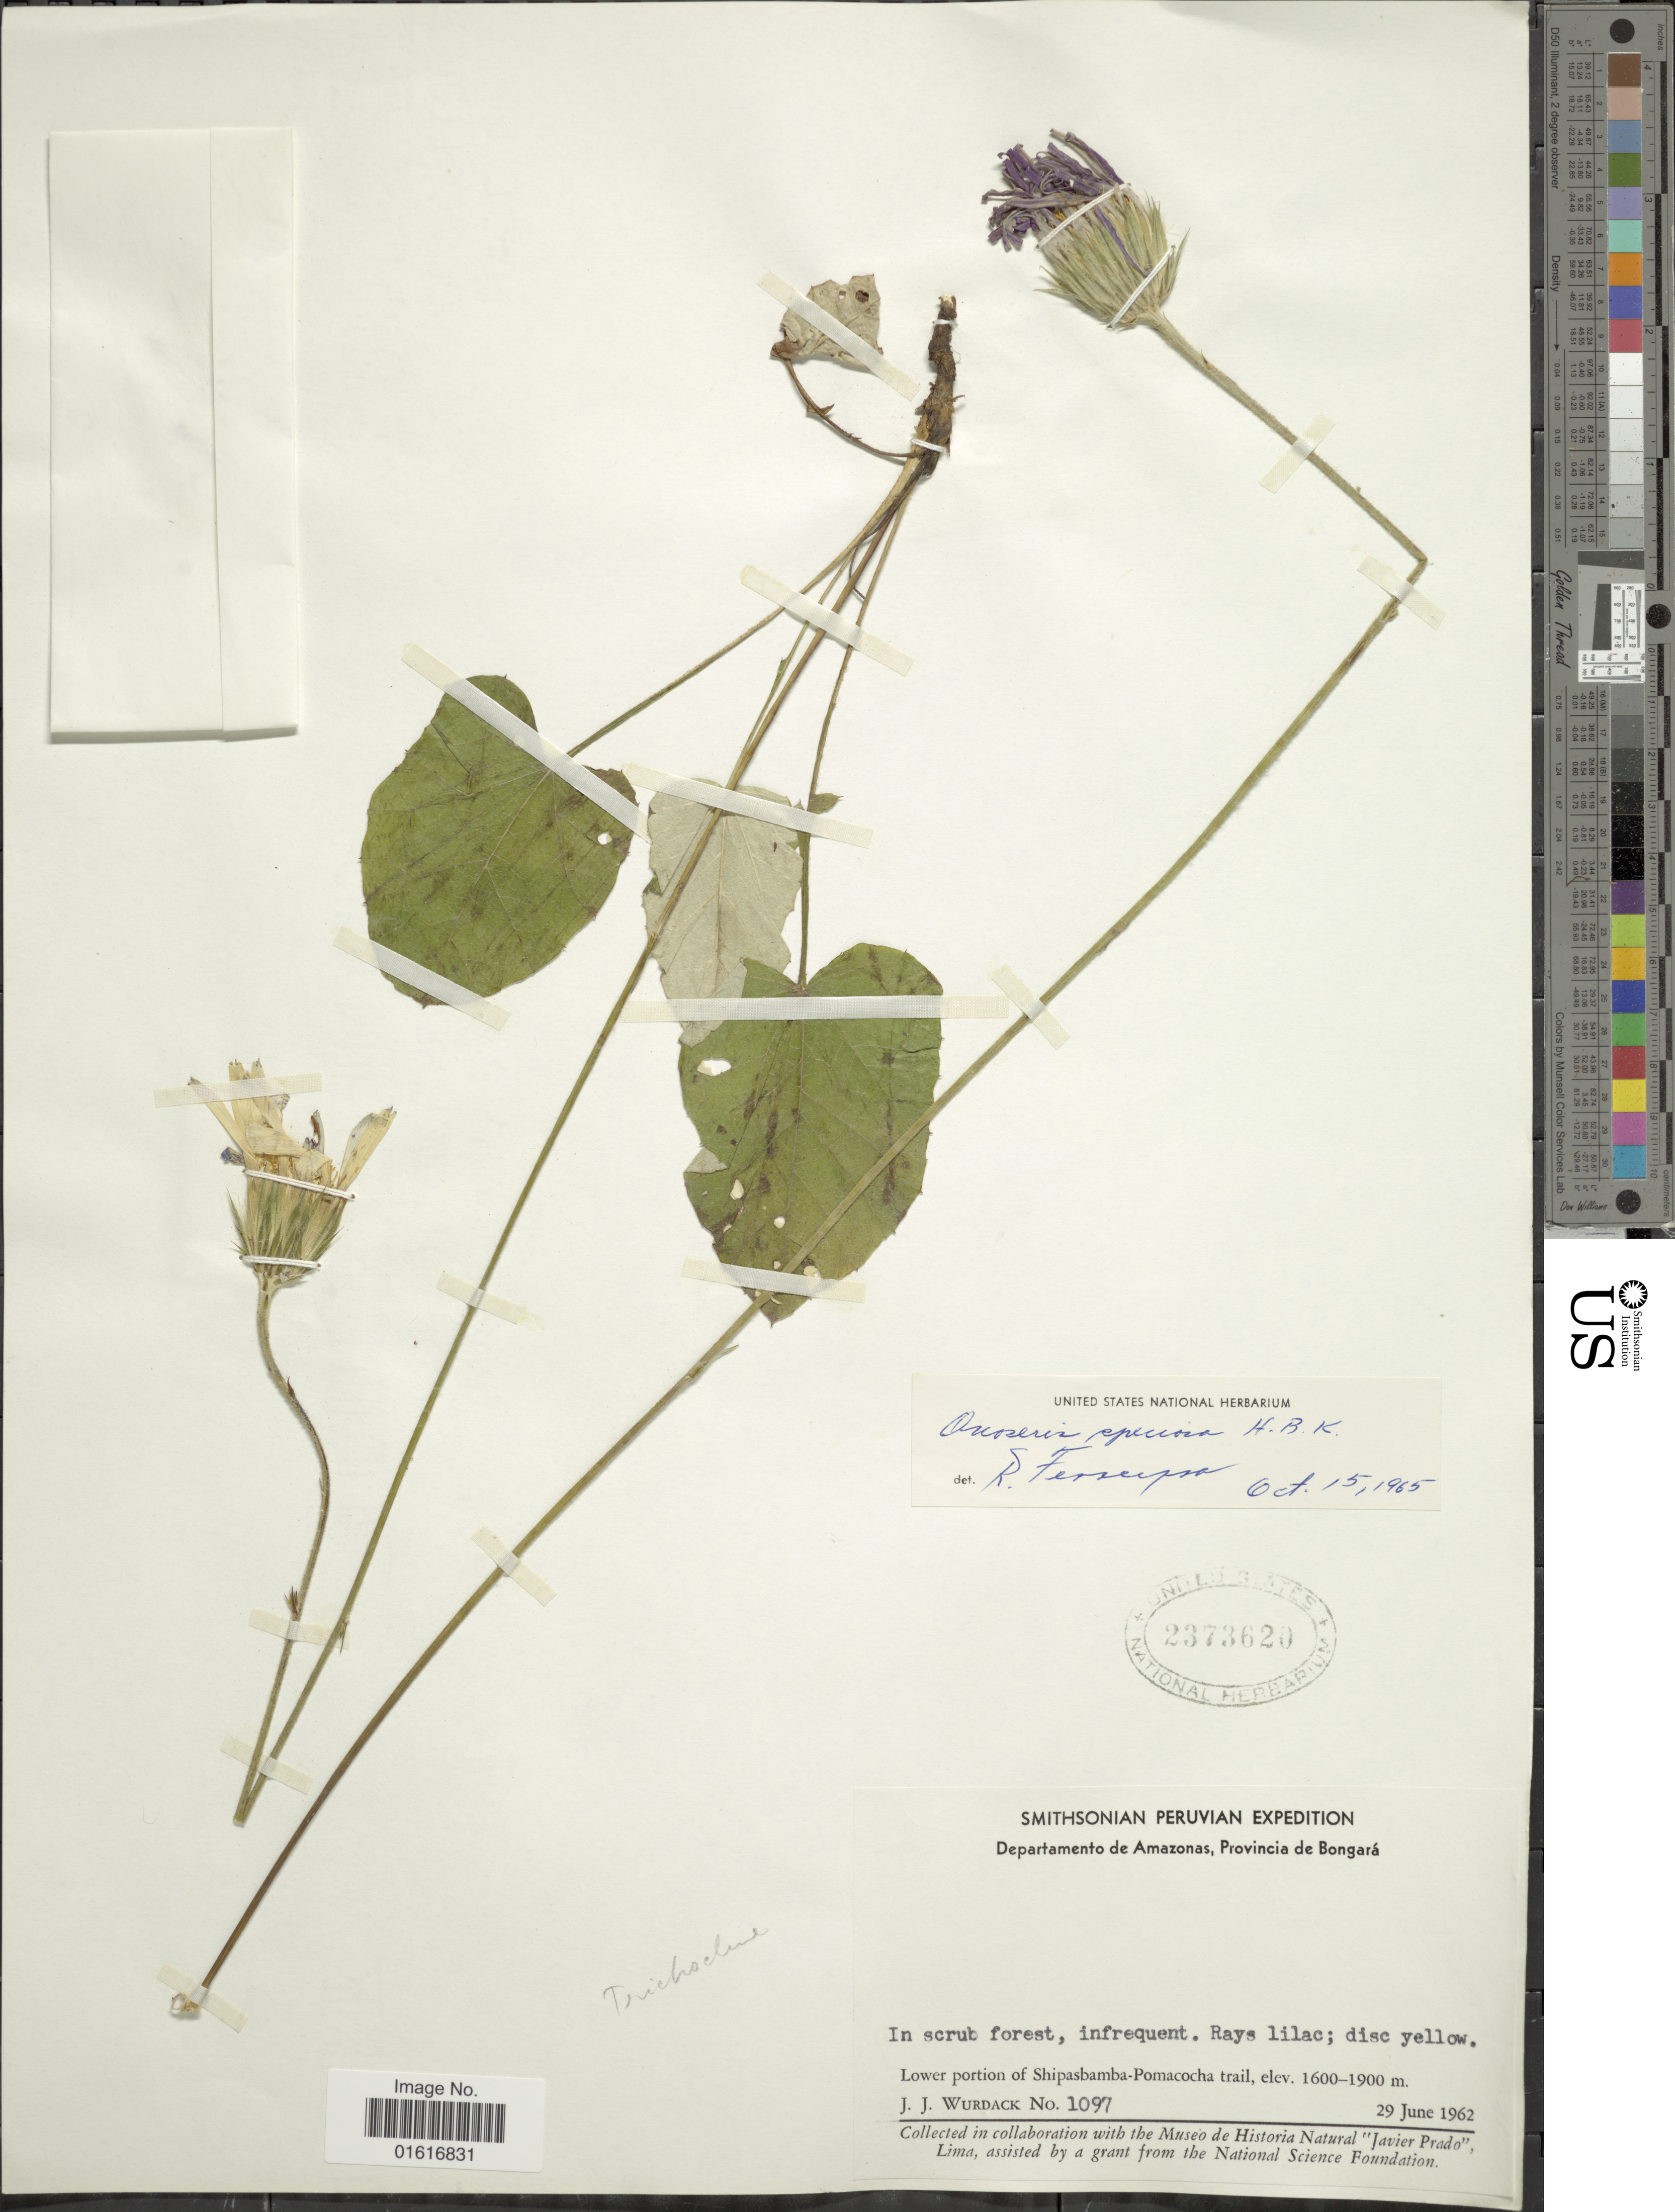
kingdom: Plantae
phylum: Tracheophyta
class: Magnoliopsida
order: Asterales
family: Asteraceae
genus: Onoseris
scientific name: Onoseris speciosa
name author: Kunth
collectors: J. J. Wurdack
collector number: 1097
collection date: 1962-06-29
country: Peru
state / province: Amazonas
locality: Lower portion of Shipasbamba-Pomacocha trail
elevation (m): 1600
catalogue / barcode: US 2373620